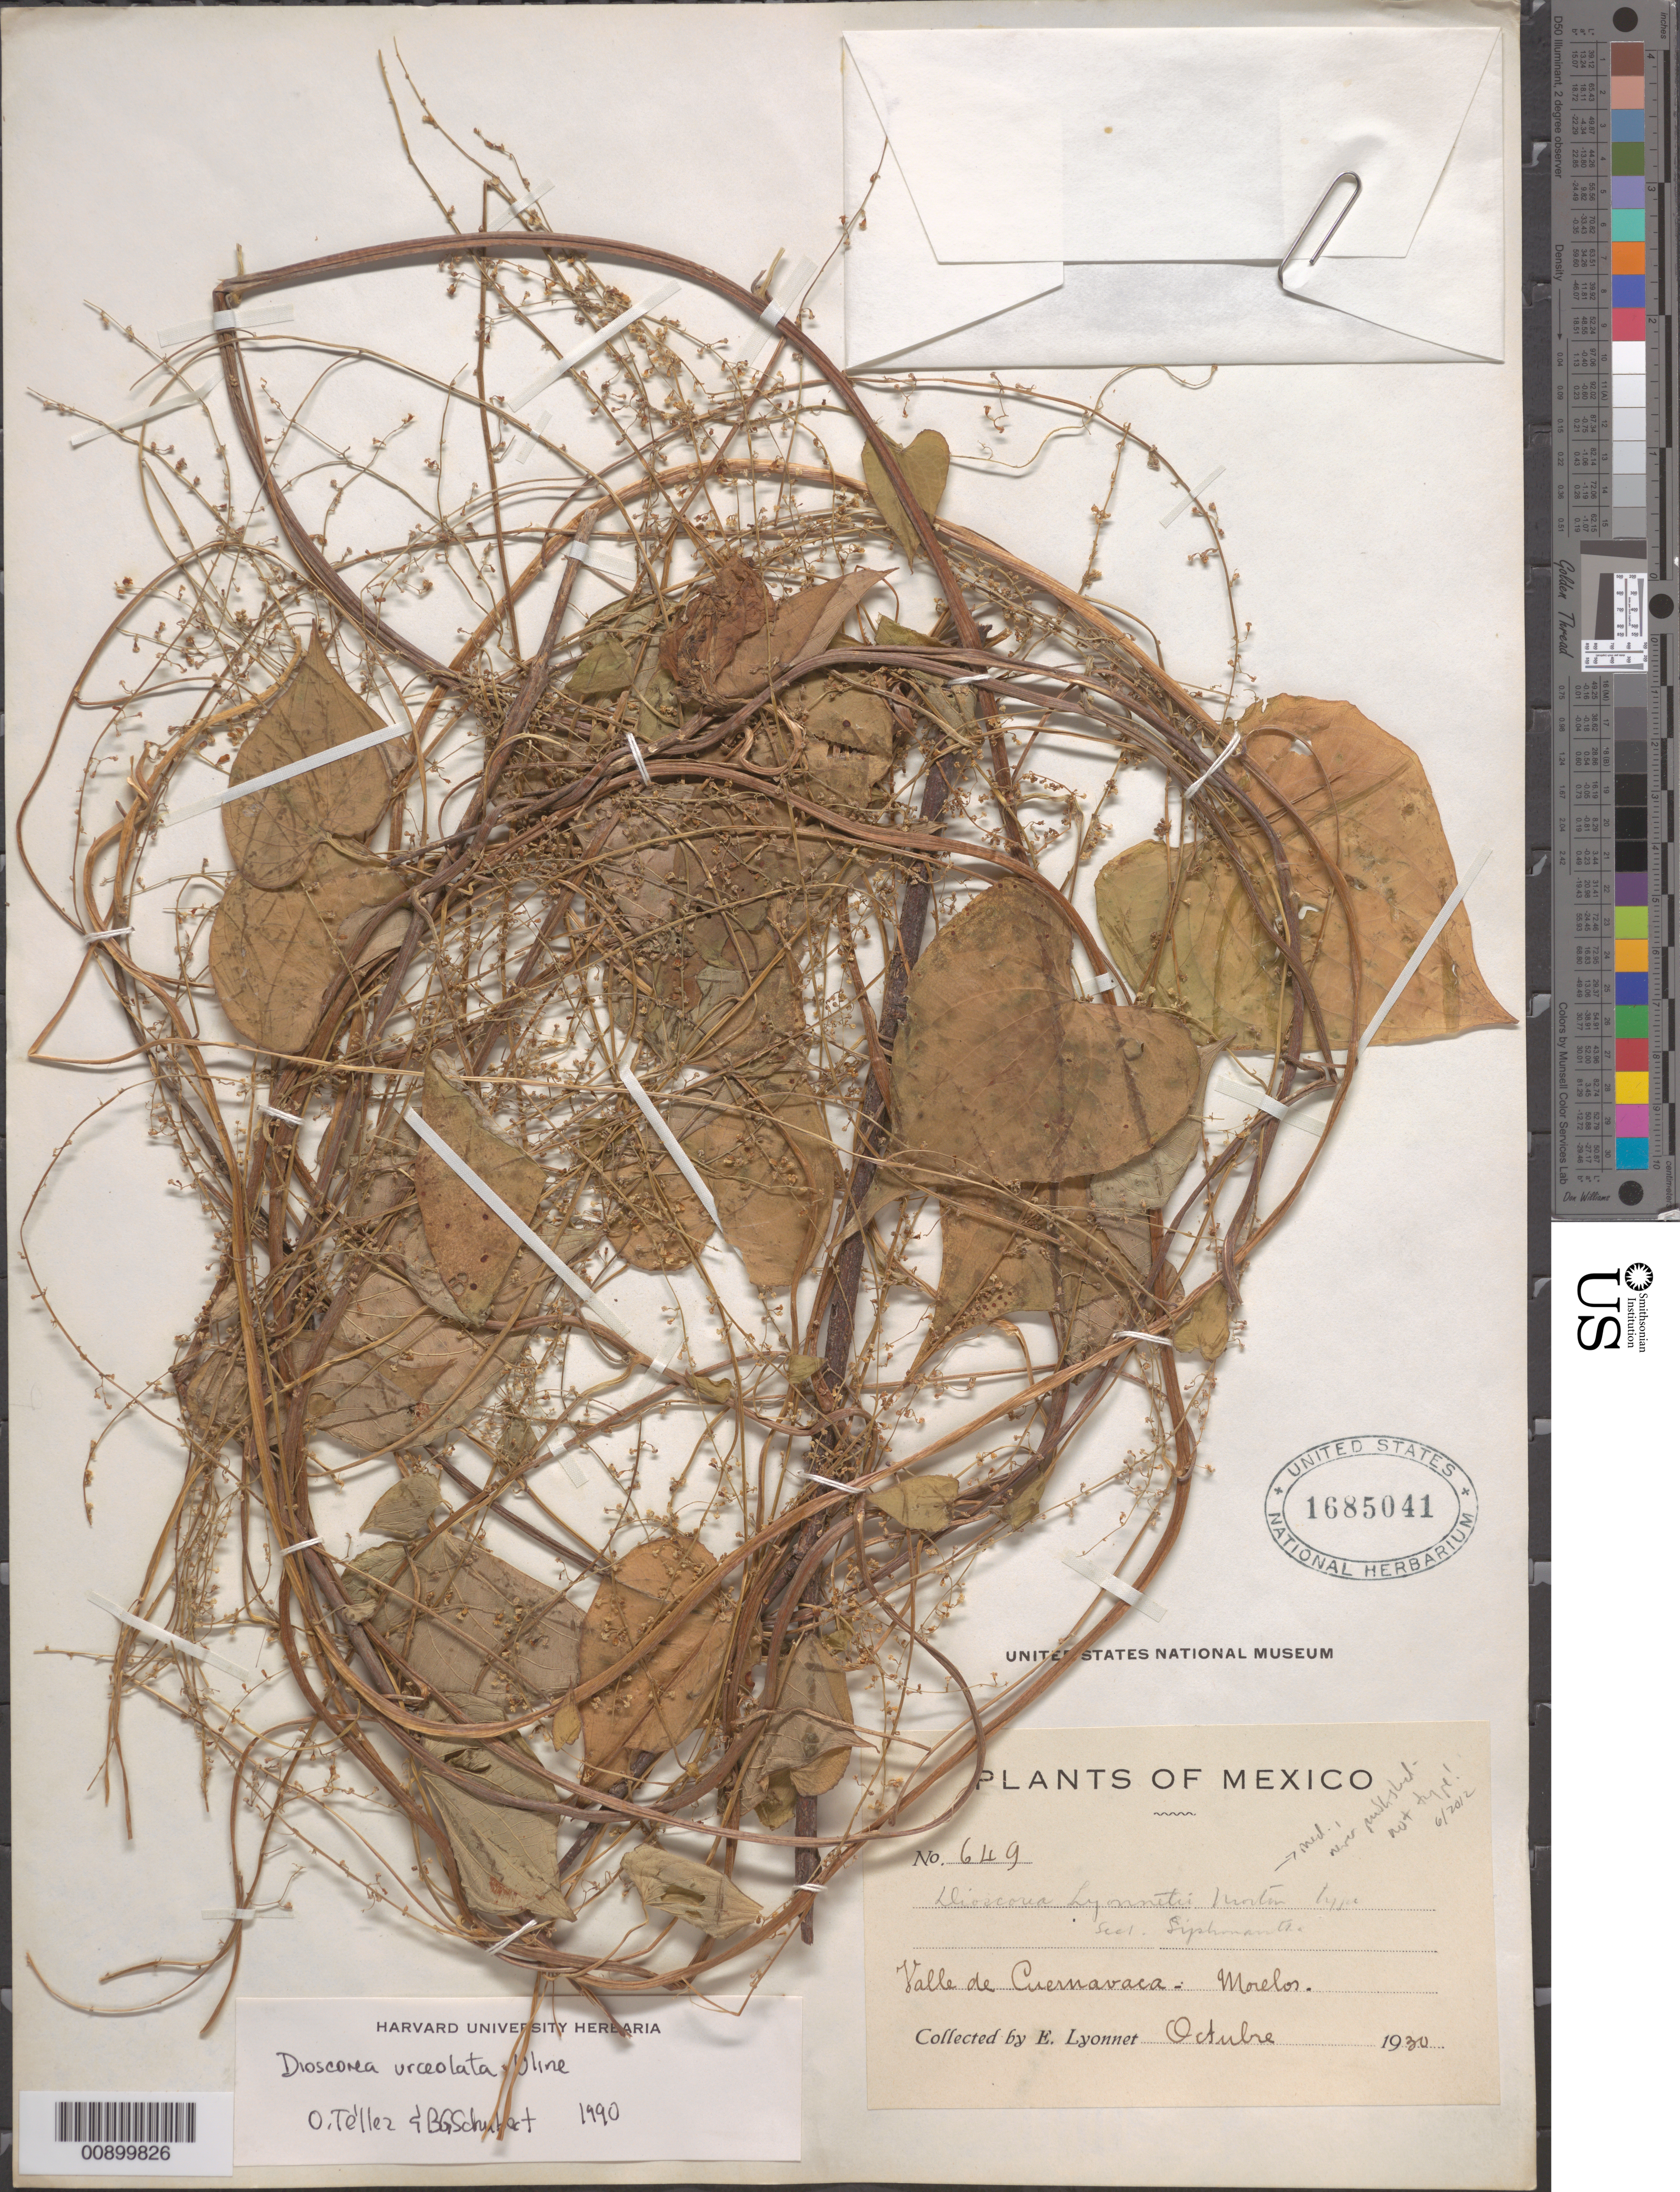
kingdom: Plantae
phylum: Tracheophyta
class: Liliopsida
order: Dioscoreales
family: Dioscoreaceae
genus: Dioscorea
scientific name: Dioscorea urceolata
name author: Uline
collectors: Bro. E. Lyonnet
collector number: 649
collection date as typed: Oct 1930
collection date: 1930-10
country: Mexico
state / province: Morelos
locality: Valle de Cuernavaca - Morelos.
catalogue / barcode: US 1685041